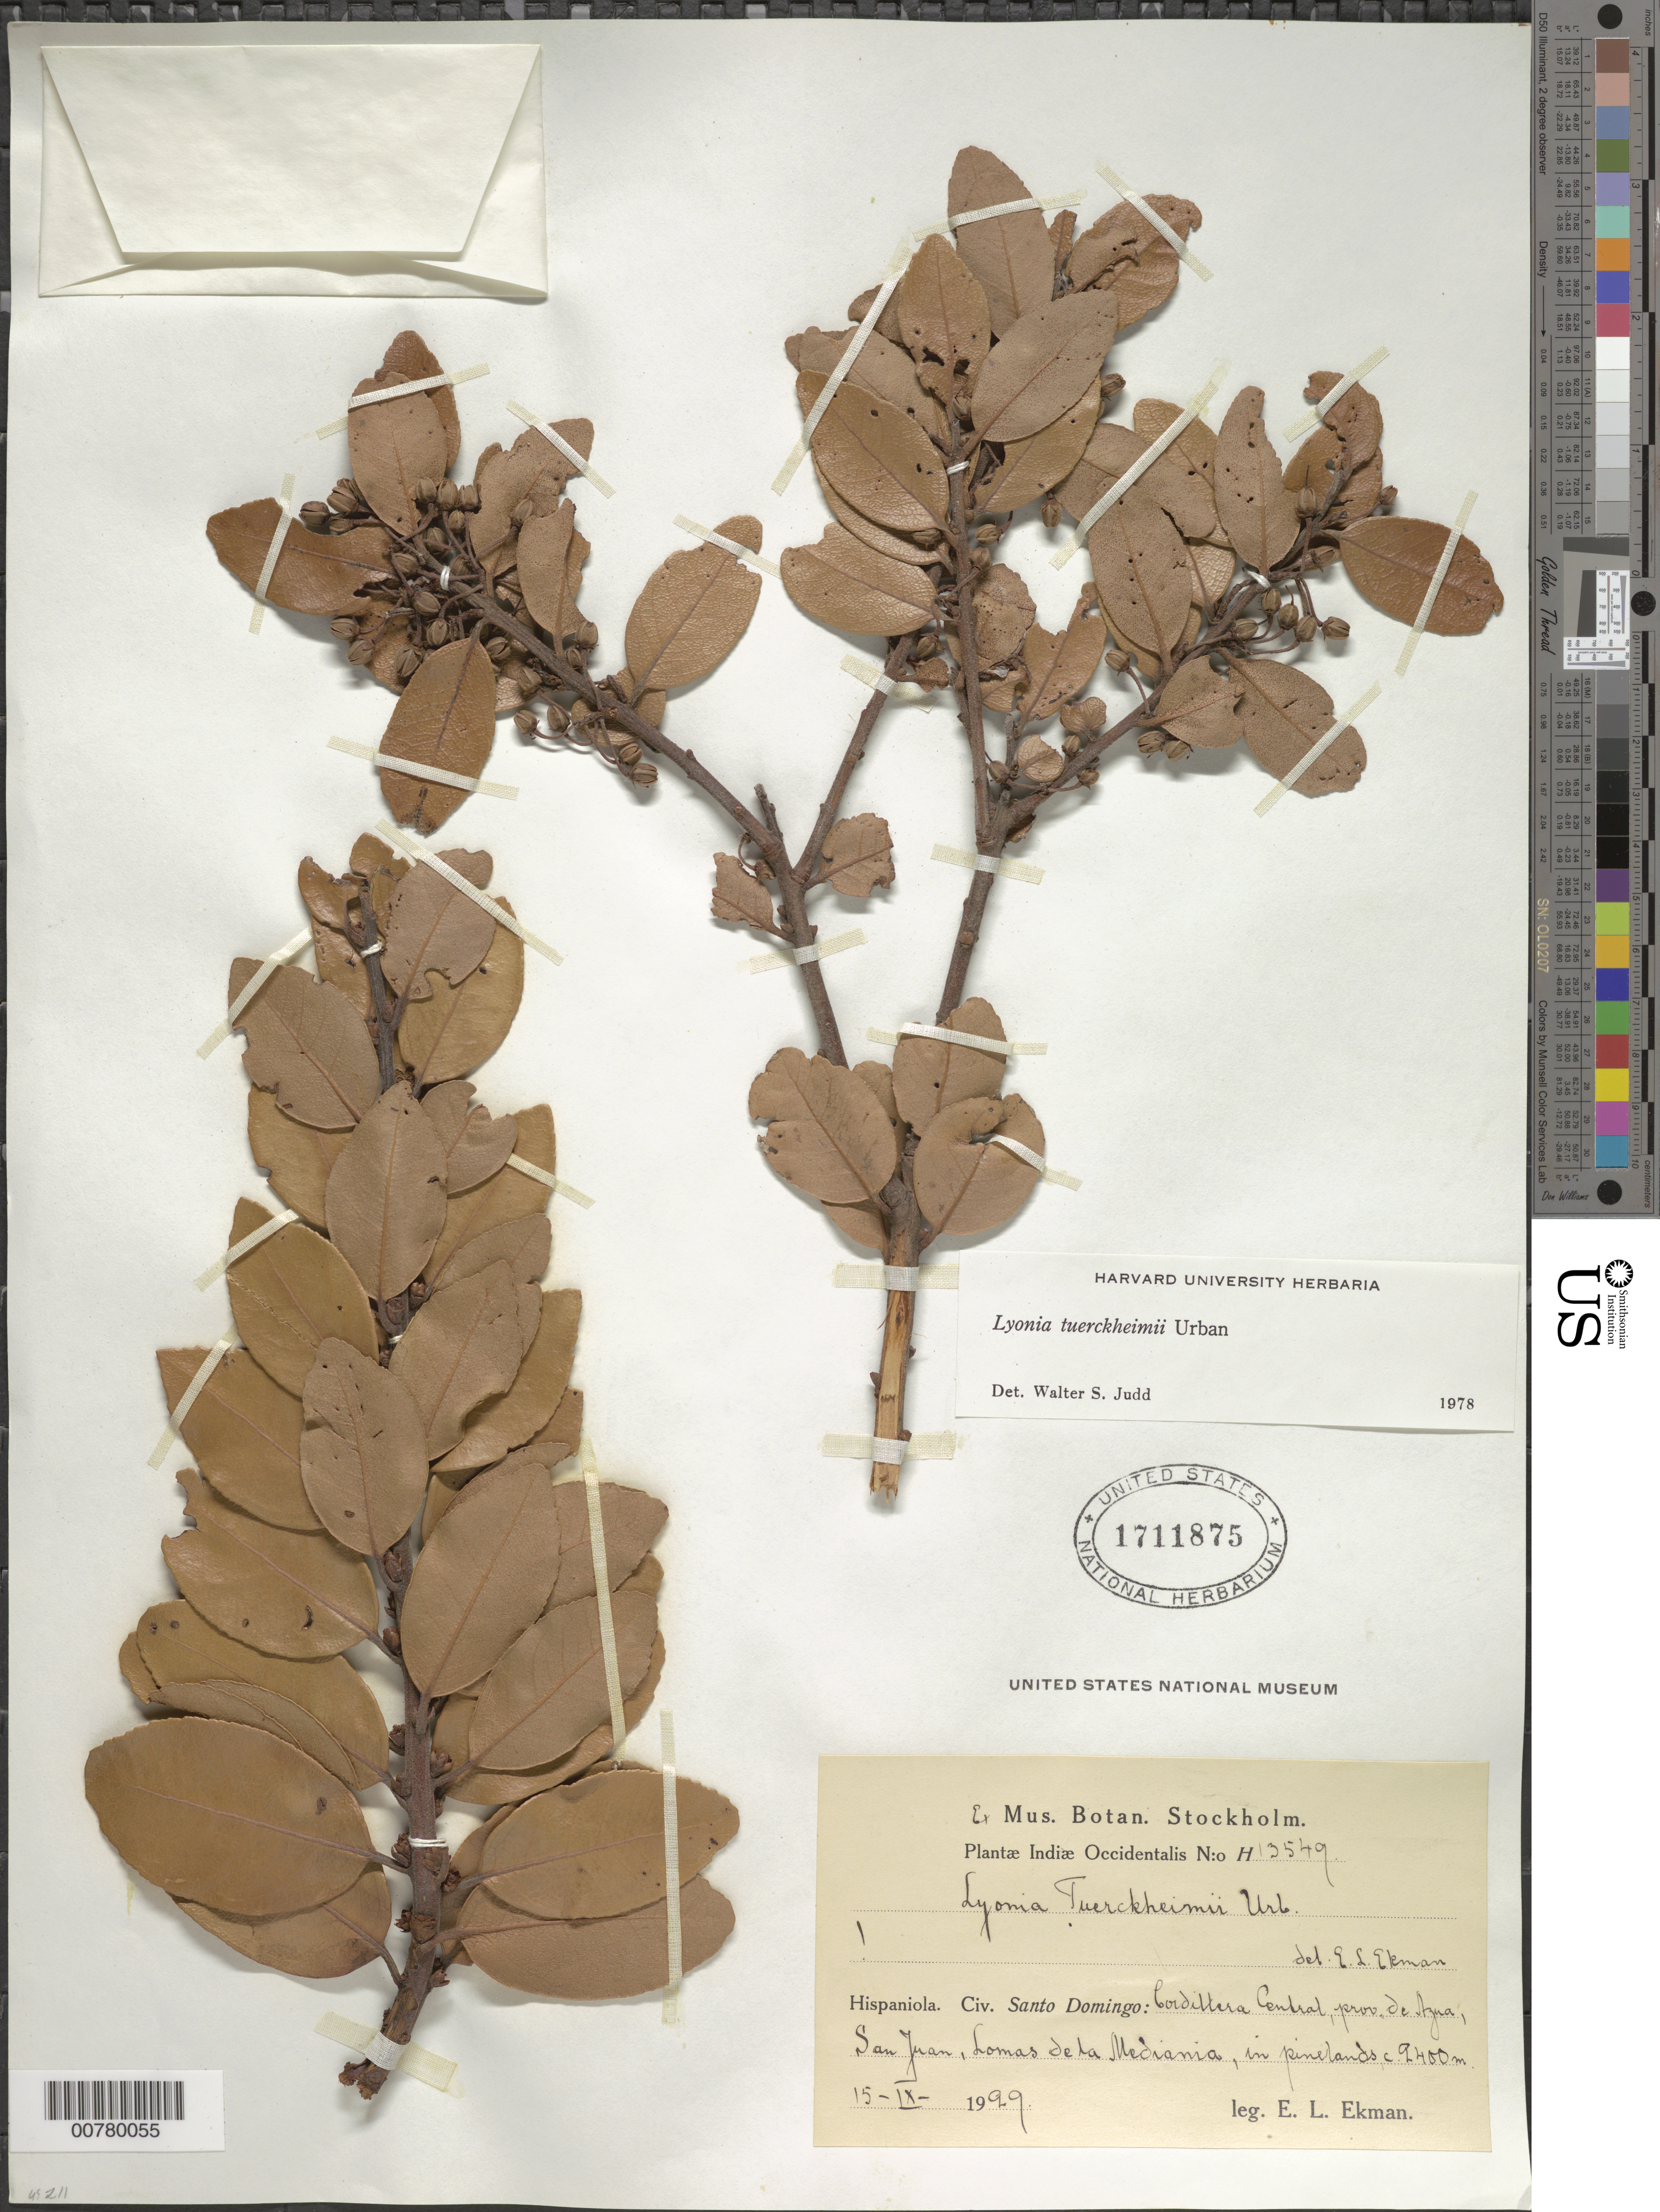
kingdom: Plantae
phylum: Tracheophyta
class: Magnoliopsida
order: Ericales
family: Ericaceae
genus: Lyonia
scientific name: Lyonia tuerckheimii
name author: Urb.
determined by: Judd, Walter S.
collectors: E. L. Ekman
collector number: H 13549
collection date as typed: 15 Oct 1929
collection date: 1929-10-15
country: Dominican Republic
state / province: Azua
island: Hispaniola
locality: Cordillera Central, San Juan, Lomas de La Mediania.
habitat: In pineland.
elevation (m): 2400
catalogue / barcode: US 1711875